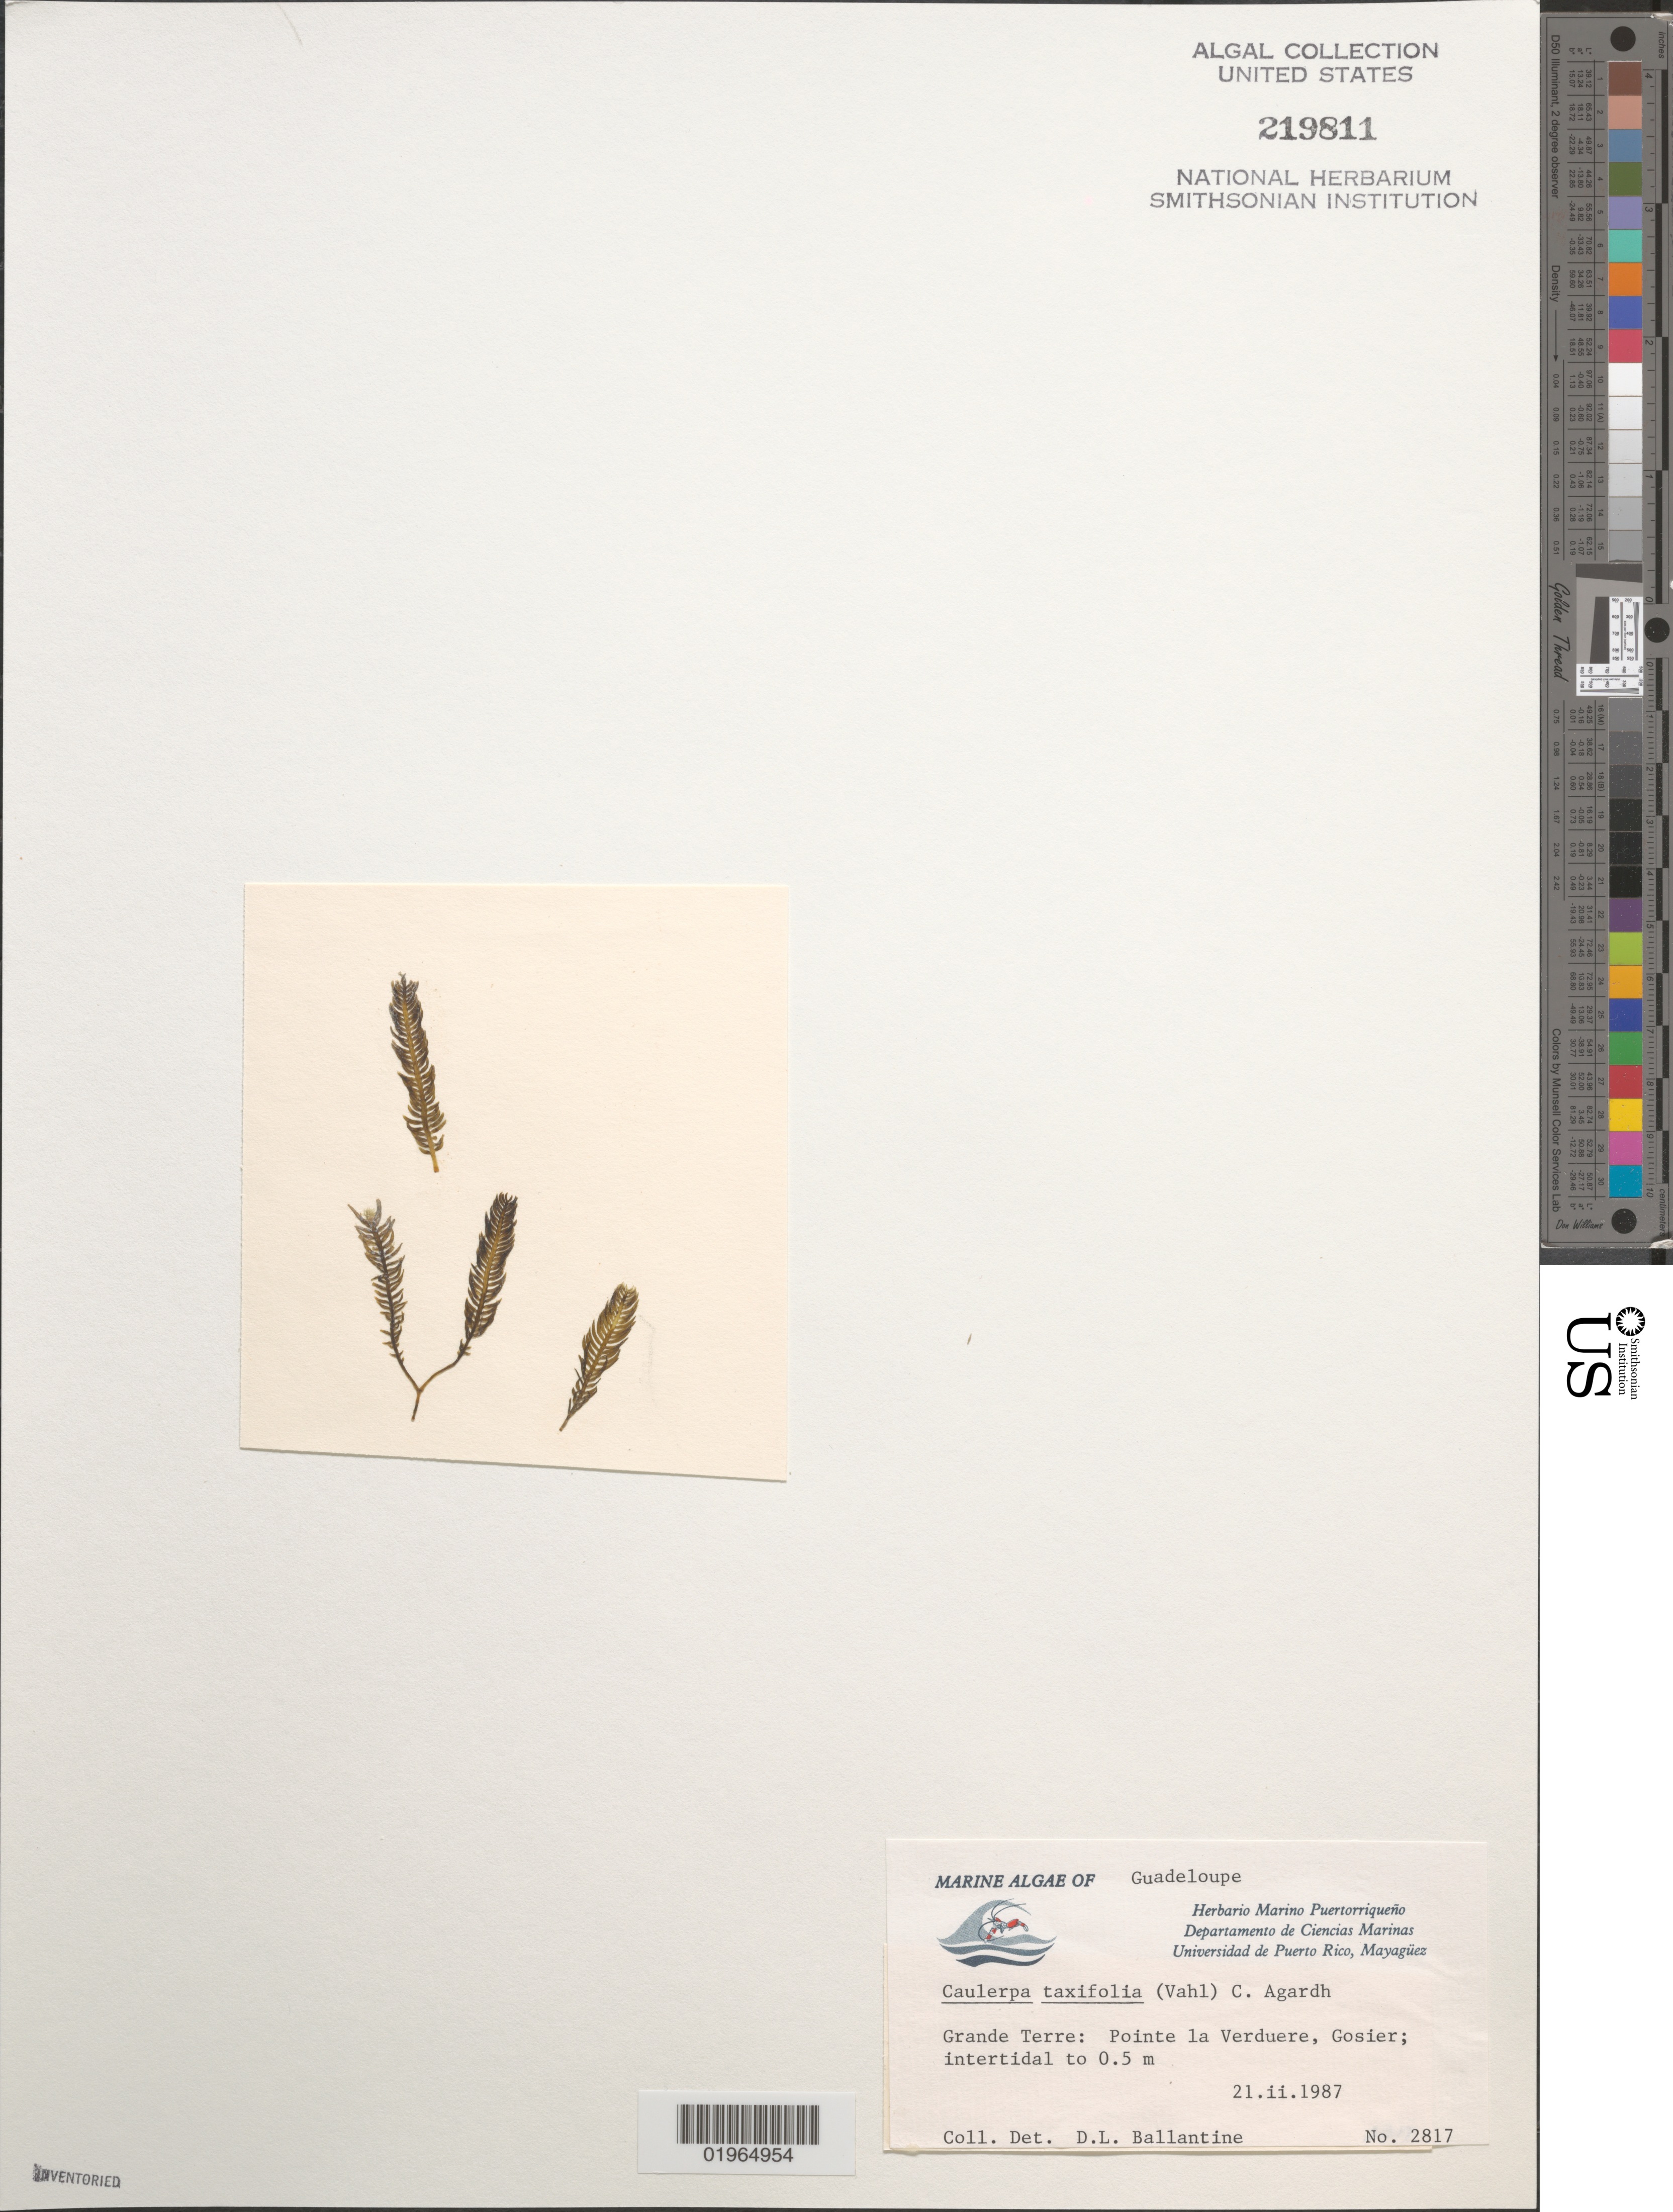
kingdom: Plantae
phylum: Chlorophyta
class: Ulvophyceae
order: Bryopsidales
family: Caulerpaceae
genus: Caulerpa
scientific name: Caulerpa taxifolia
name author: (M. Vahl) C. Agardh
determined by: Ballantine, D. L.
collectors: D.L. Ballantine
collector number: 2817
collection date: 1987-02-21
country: Guadeloupe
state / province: Grande Terre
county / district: Gosier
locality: Pointe la Verduere.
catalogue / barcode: US 219811